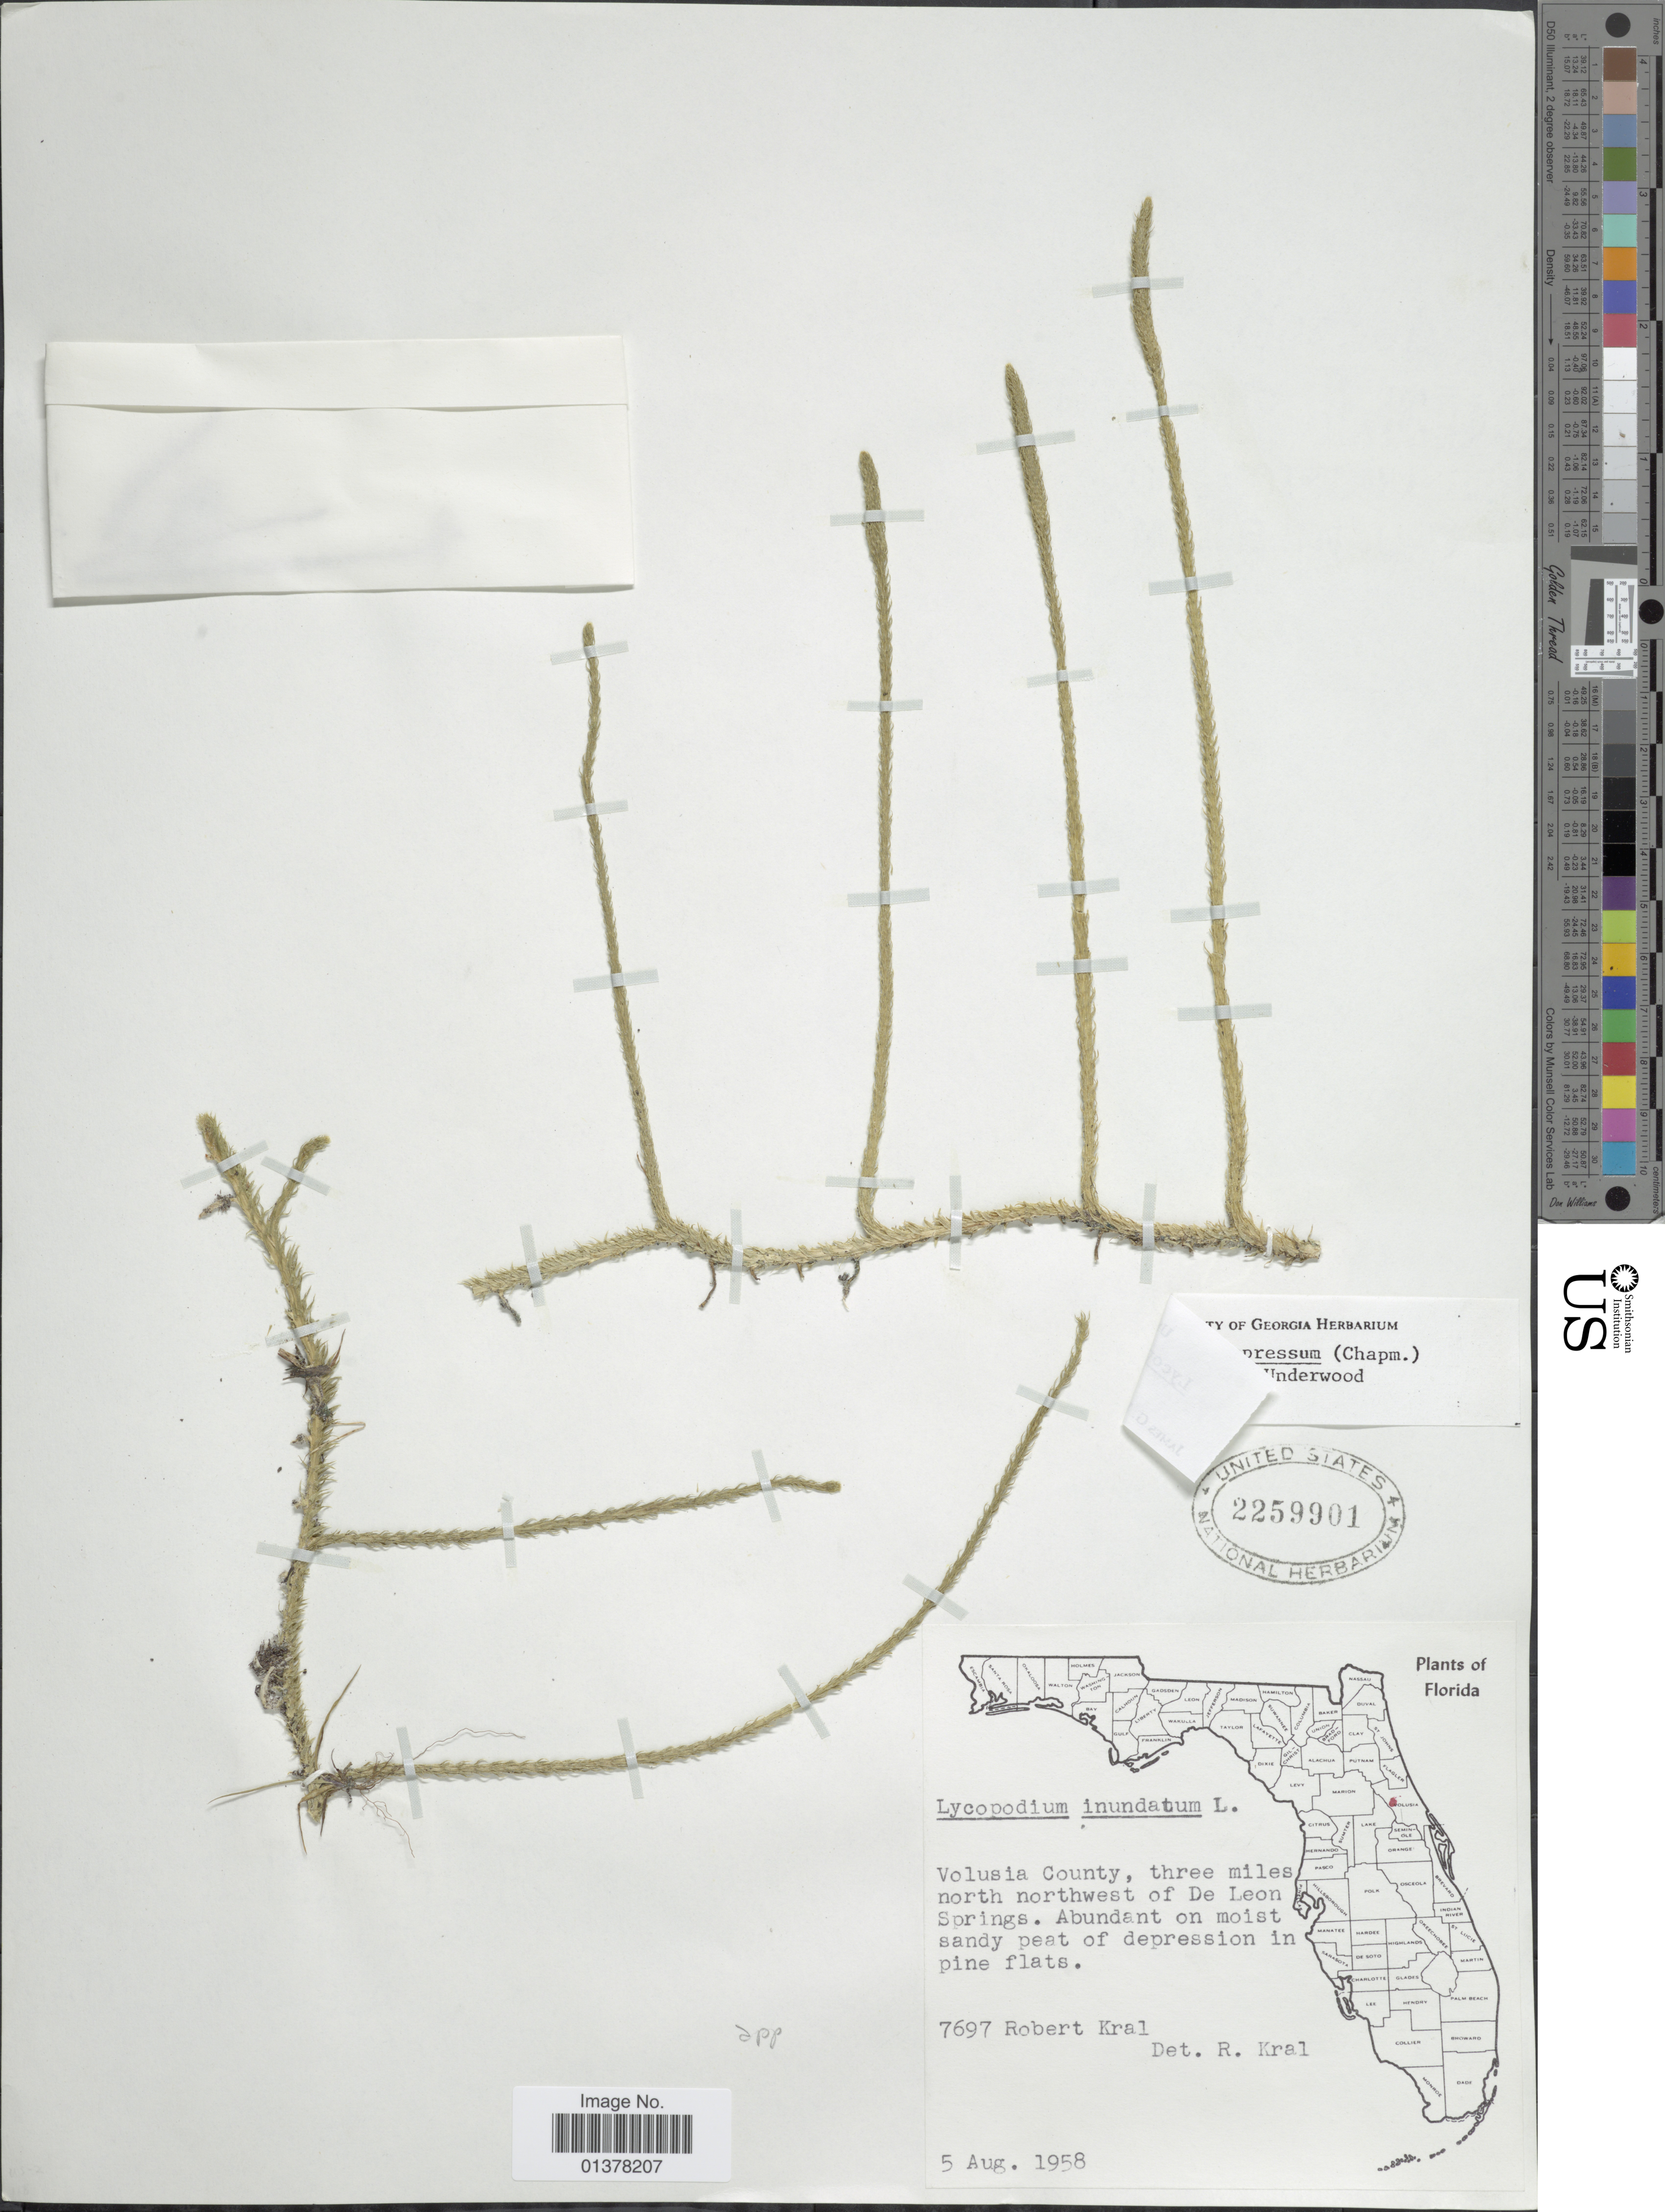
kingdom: Plantae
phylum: Tracheophyta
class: Lycopodiopsida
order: Lycopodiales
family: Lycopodiaceae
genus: Lycopodiella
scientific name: Lycopodiella appressa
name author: (Chapm.) Cranfill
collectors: R. Kral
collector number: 7697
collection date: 1958-08-05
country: United States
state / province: Florida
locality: Volusia County, three miles north northwest of De Leon Springs, abundant on moist sandy peat of depression in pine flats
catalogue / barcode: US 2259901